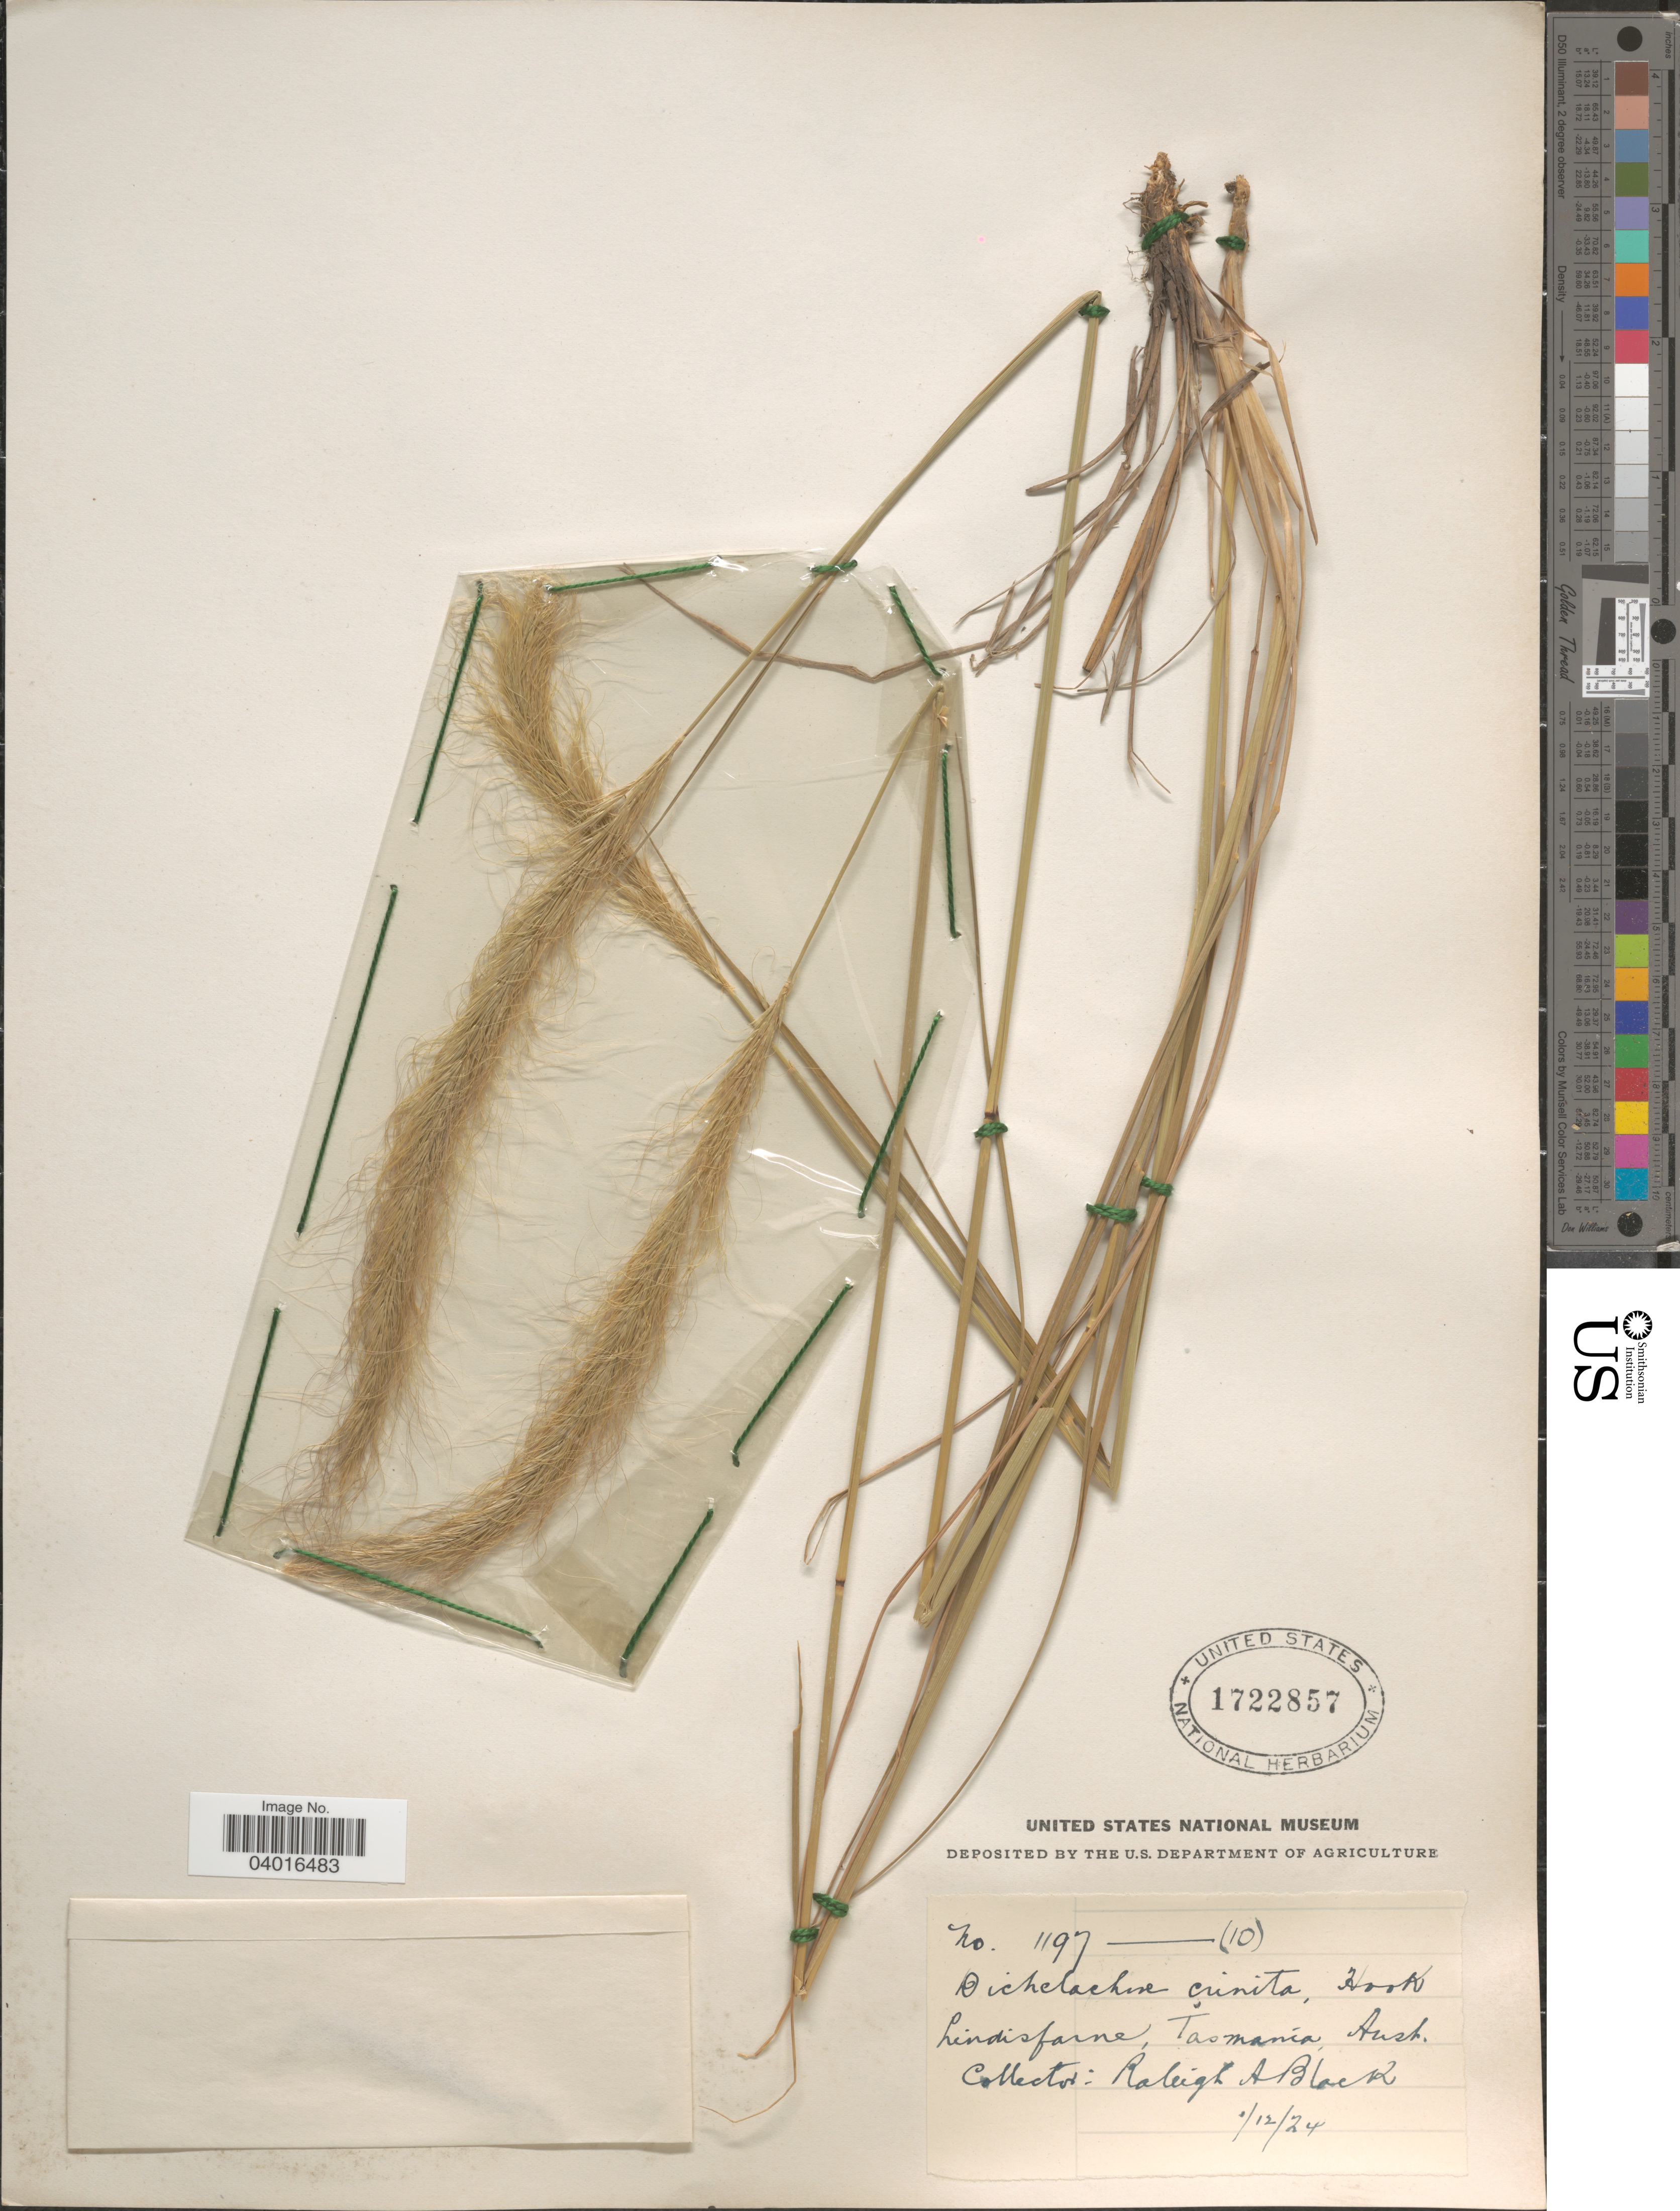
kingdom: Plantae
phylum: Tracheophyta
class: Liliopsida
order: Poales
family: Poaceae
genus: Dichelachne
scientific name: Dichelachne crinita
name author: Hook. f.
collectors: R. A. Black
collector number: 1197/(10)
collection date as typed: Transcribed d/m/y: 1/12/24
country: Australia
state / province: Tasmania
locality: Lindisfarne.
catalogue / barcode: US 1722857